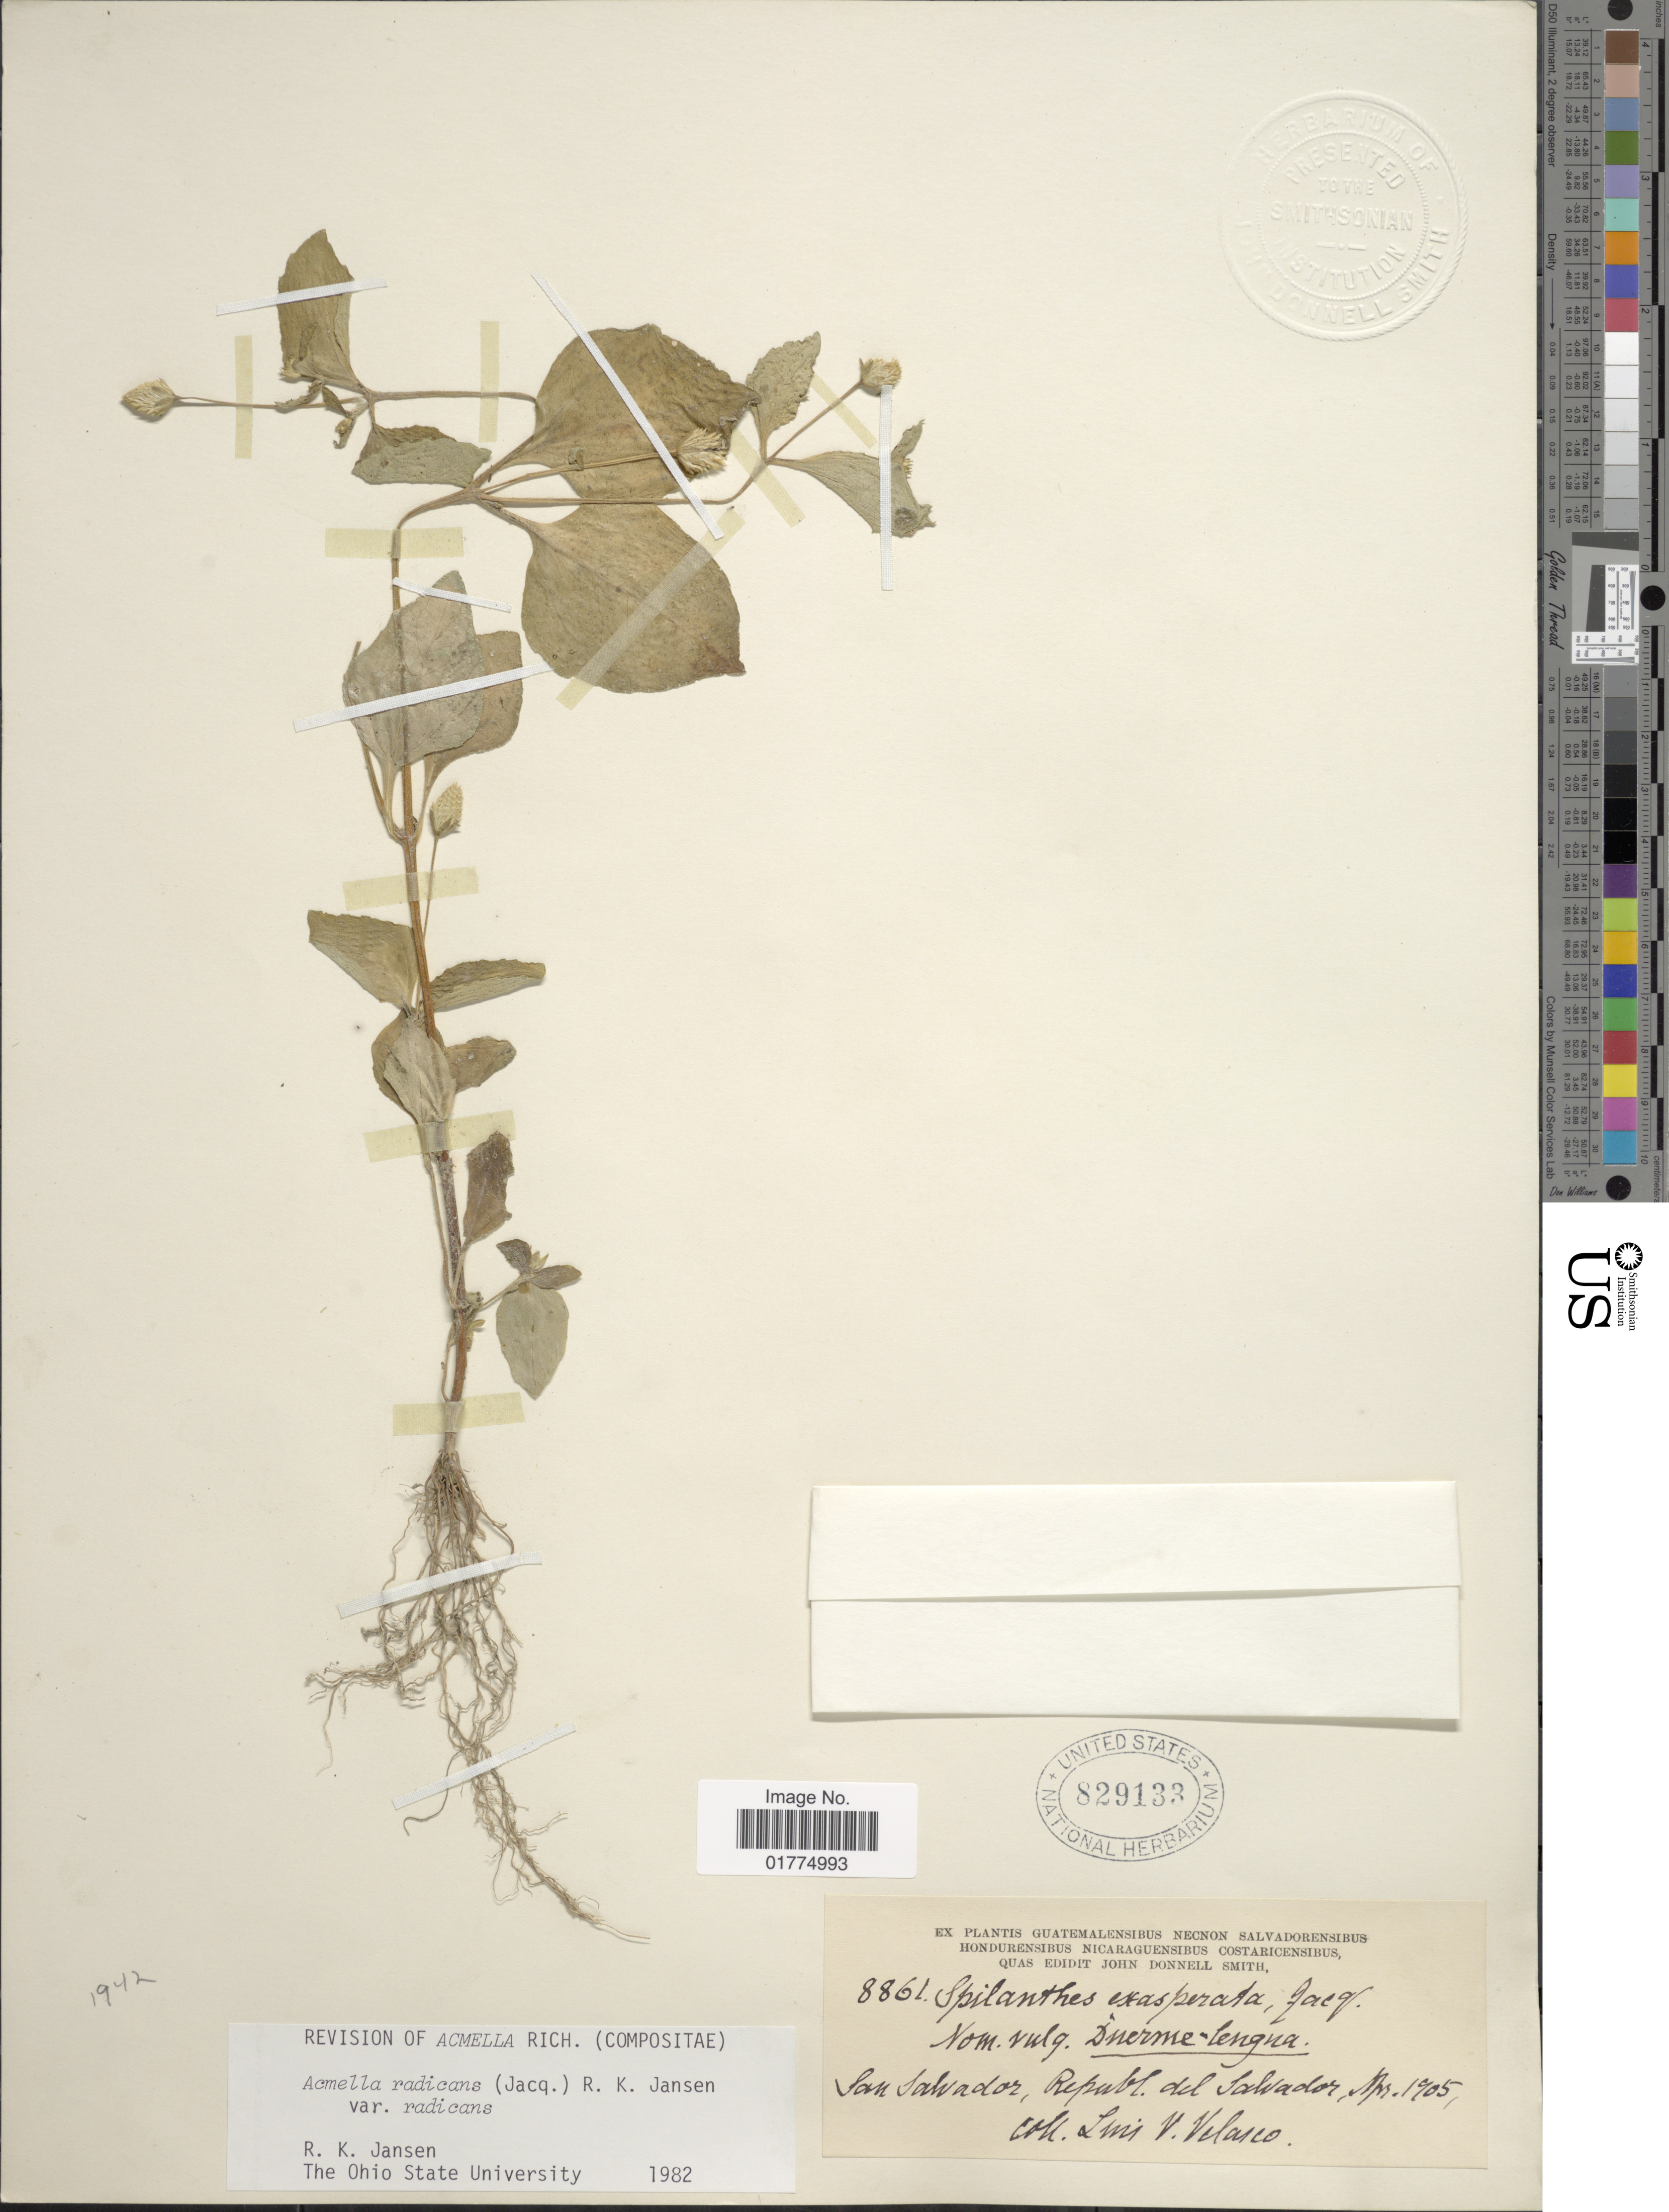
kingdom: Plantae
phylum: Tracheophyta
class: Magnoliopsida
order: Asterales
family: Asteraceae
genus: Acmella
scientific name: Acmella radicans var. radicans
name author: (Jacq.) R.K. Jansen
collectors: L. Velasco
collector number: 8861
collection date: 1905-04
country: El Salvador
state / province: San Salvador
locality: San Salvador, Republ. del Salvador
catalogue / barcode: US 829133